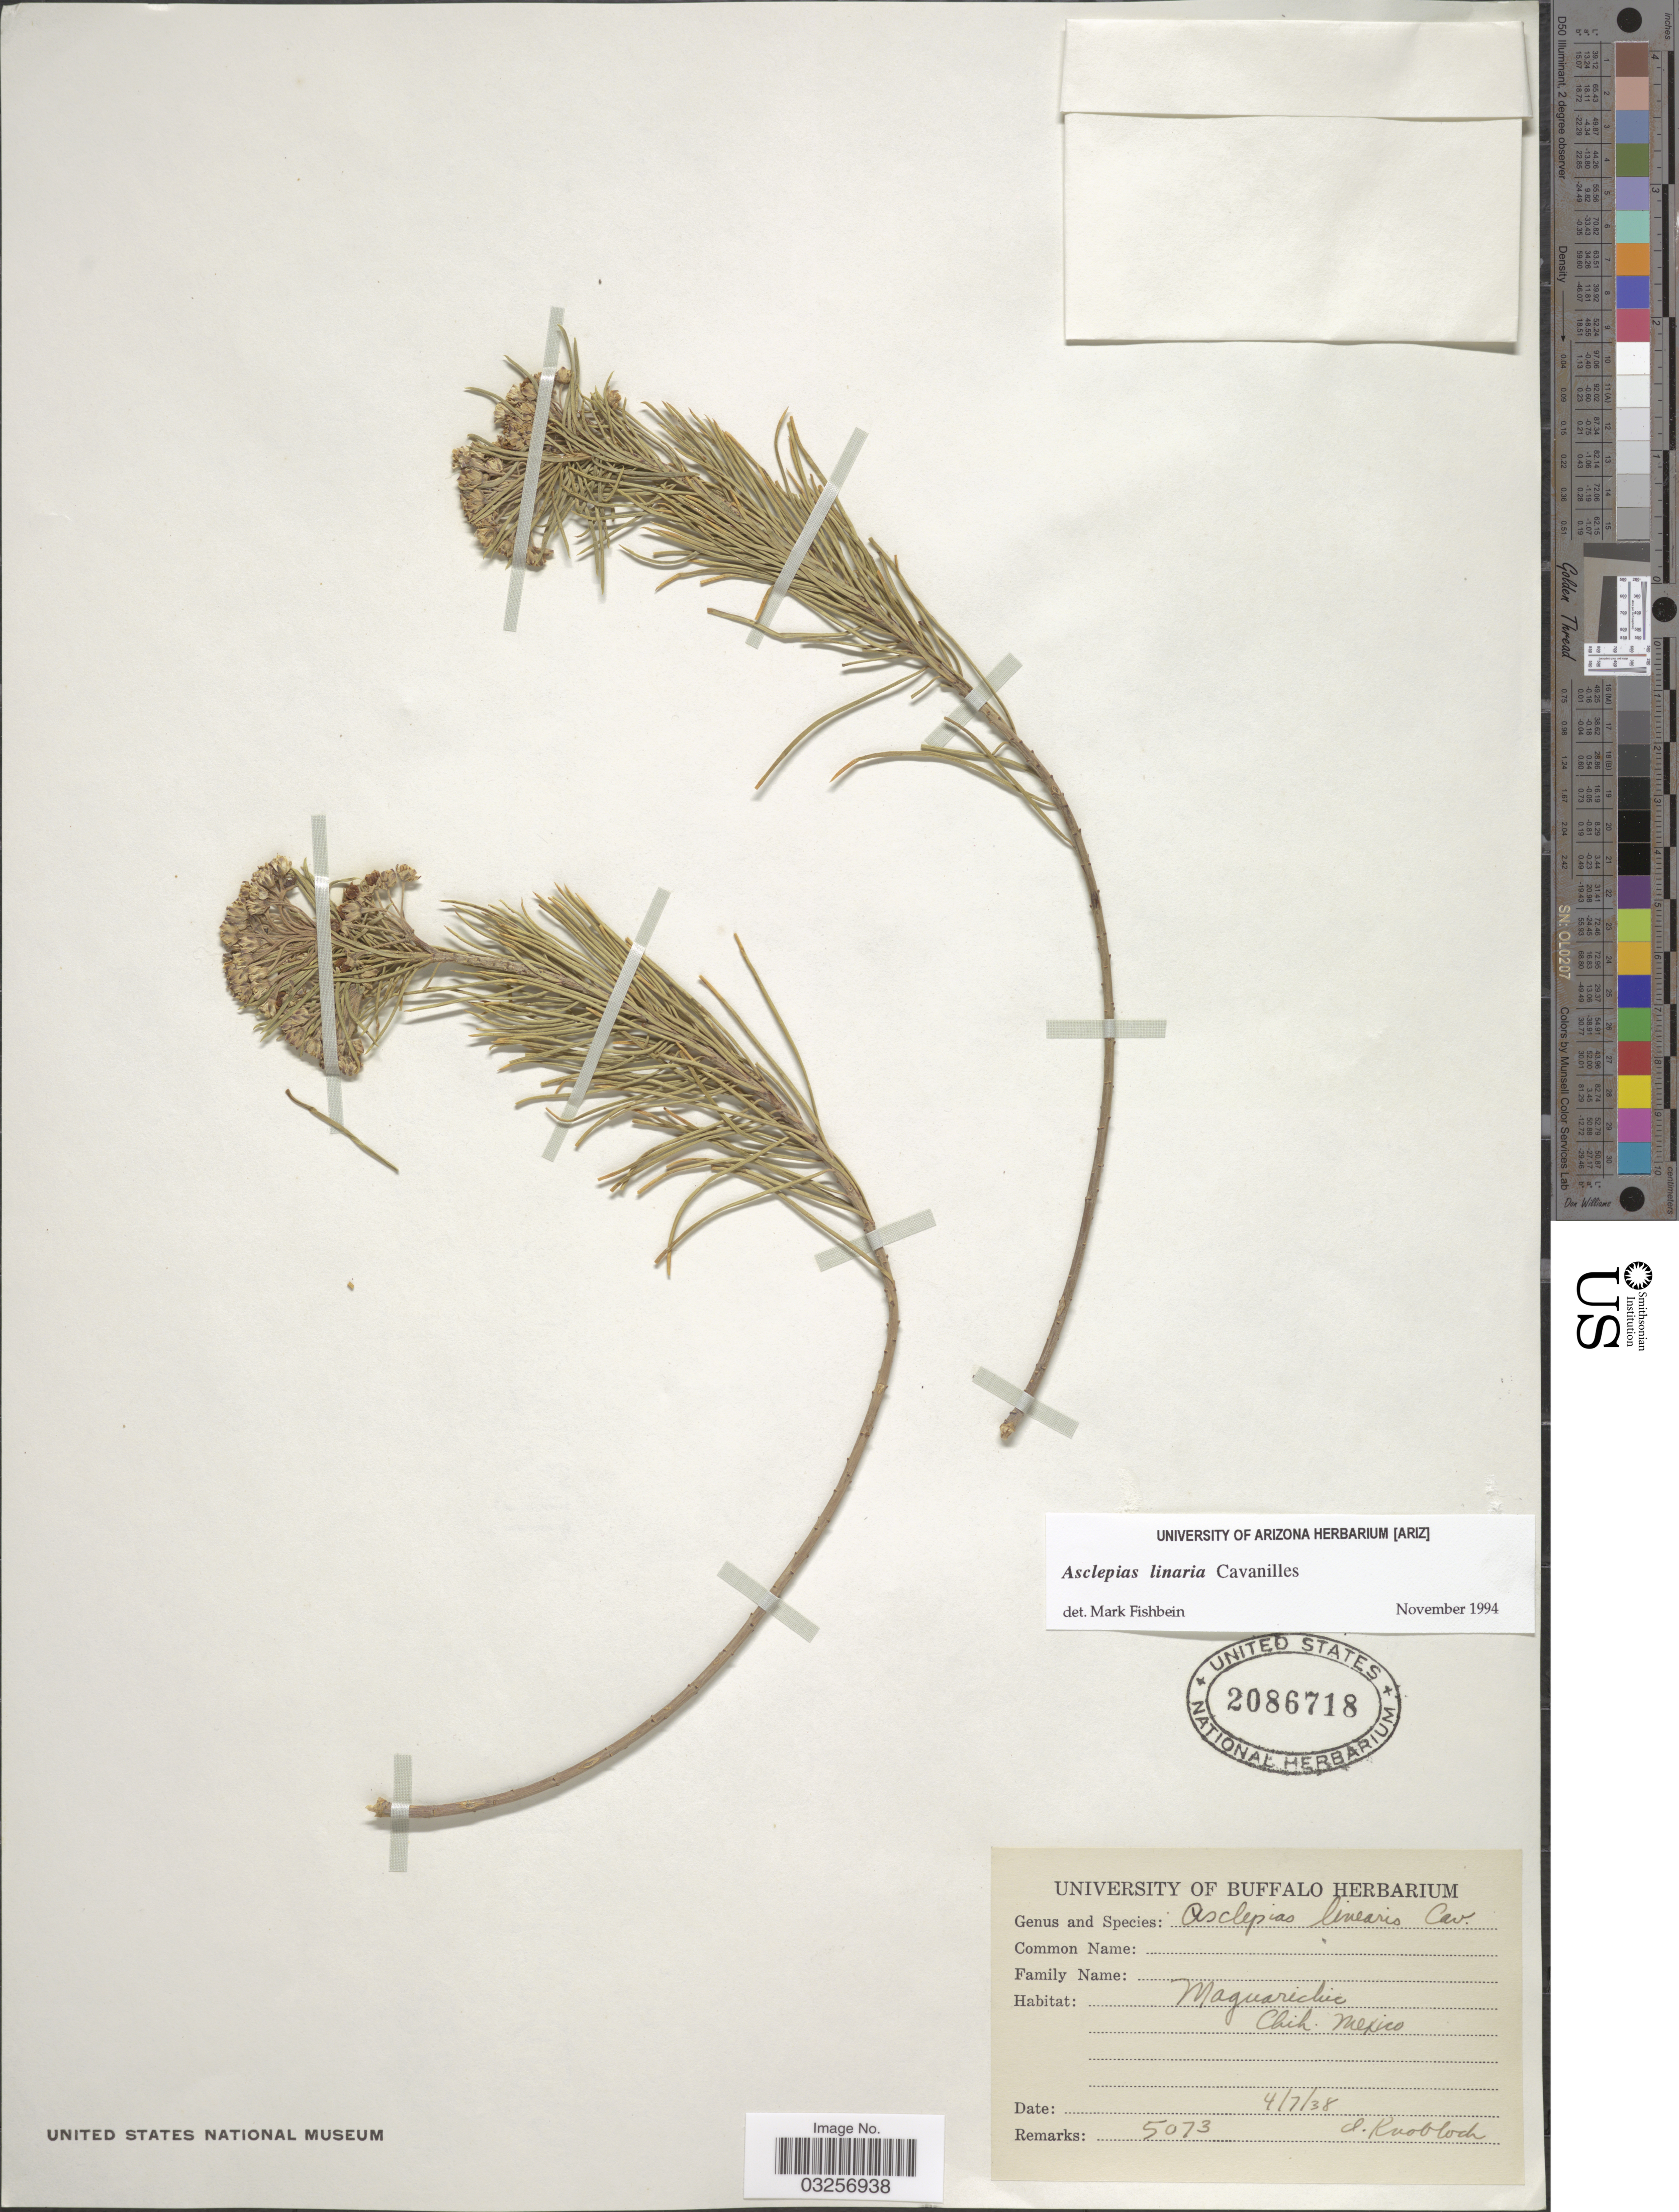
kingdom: Plantae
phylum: Tracheophyta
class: Magnoliopsida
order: Gentianales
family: Apocynaceae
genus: Asclepias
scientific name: Asclepias linaria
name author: Cav.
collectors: I. W. Knobloch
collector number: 5073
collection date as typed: Transcribed d/m/y: 4/7/38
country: Mexico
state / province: Chihuahua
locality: Maguarichic.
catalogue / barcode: US 2086718